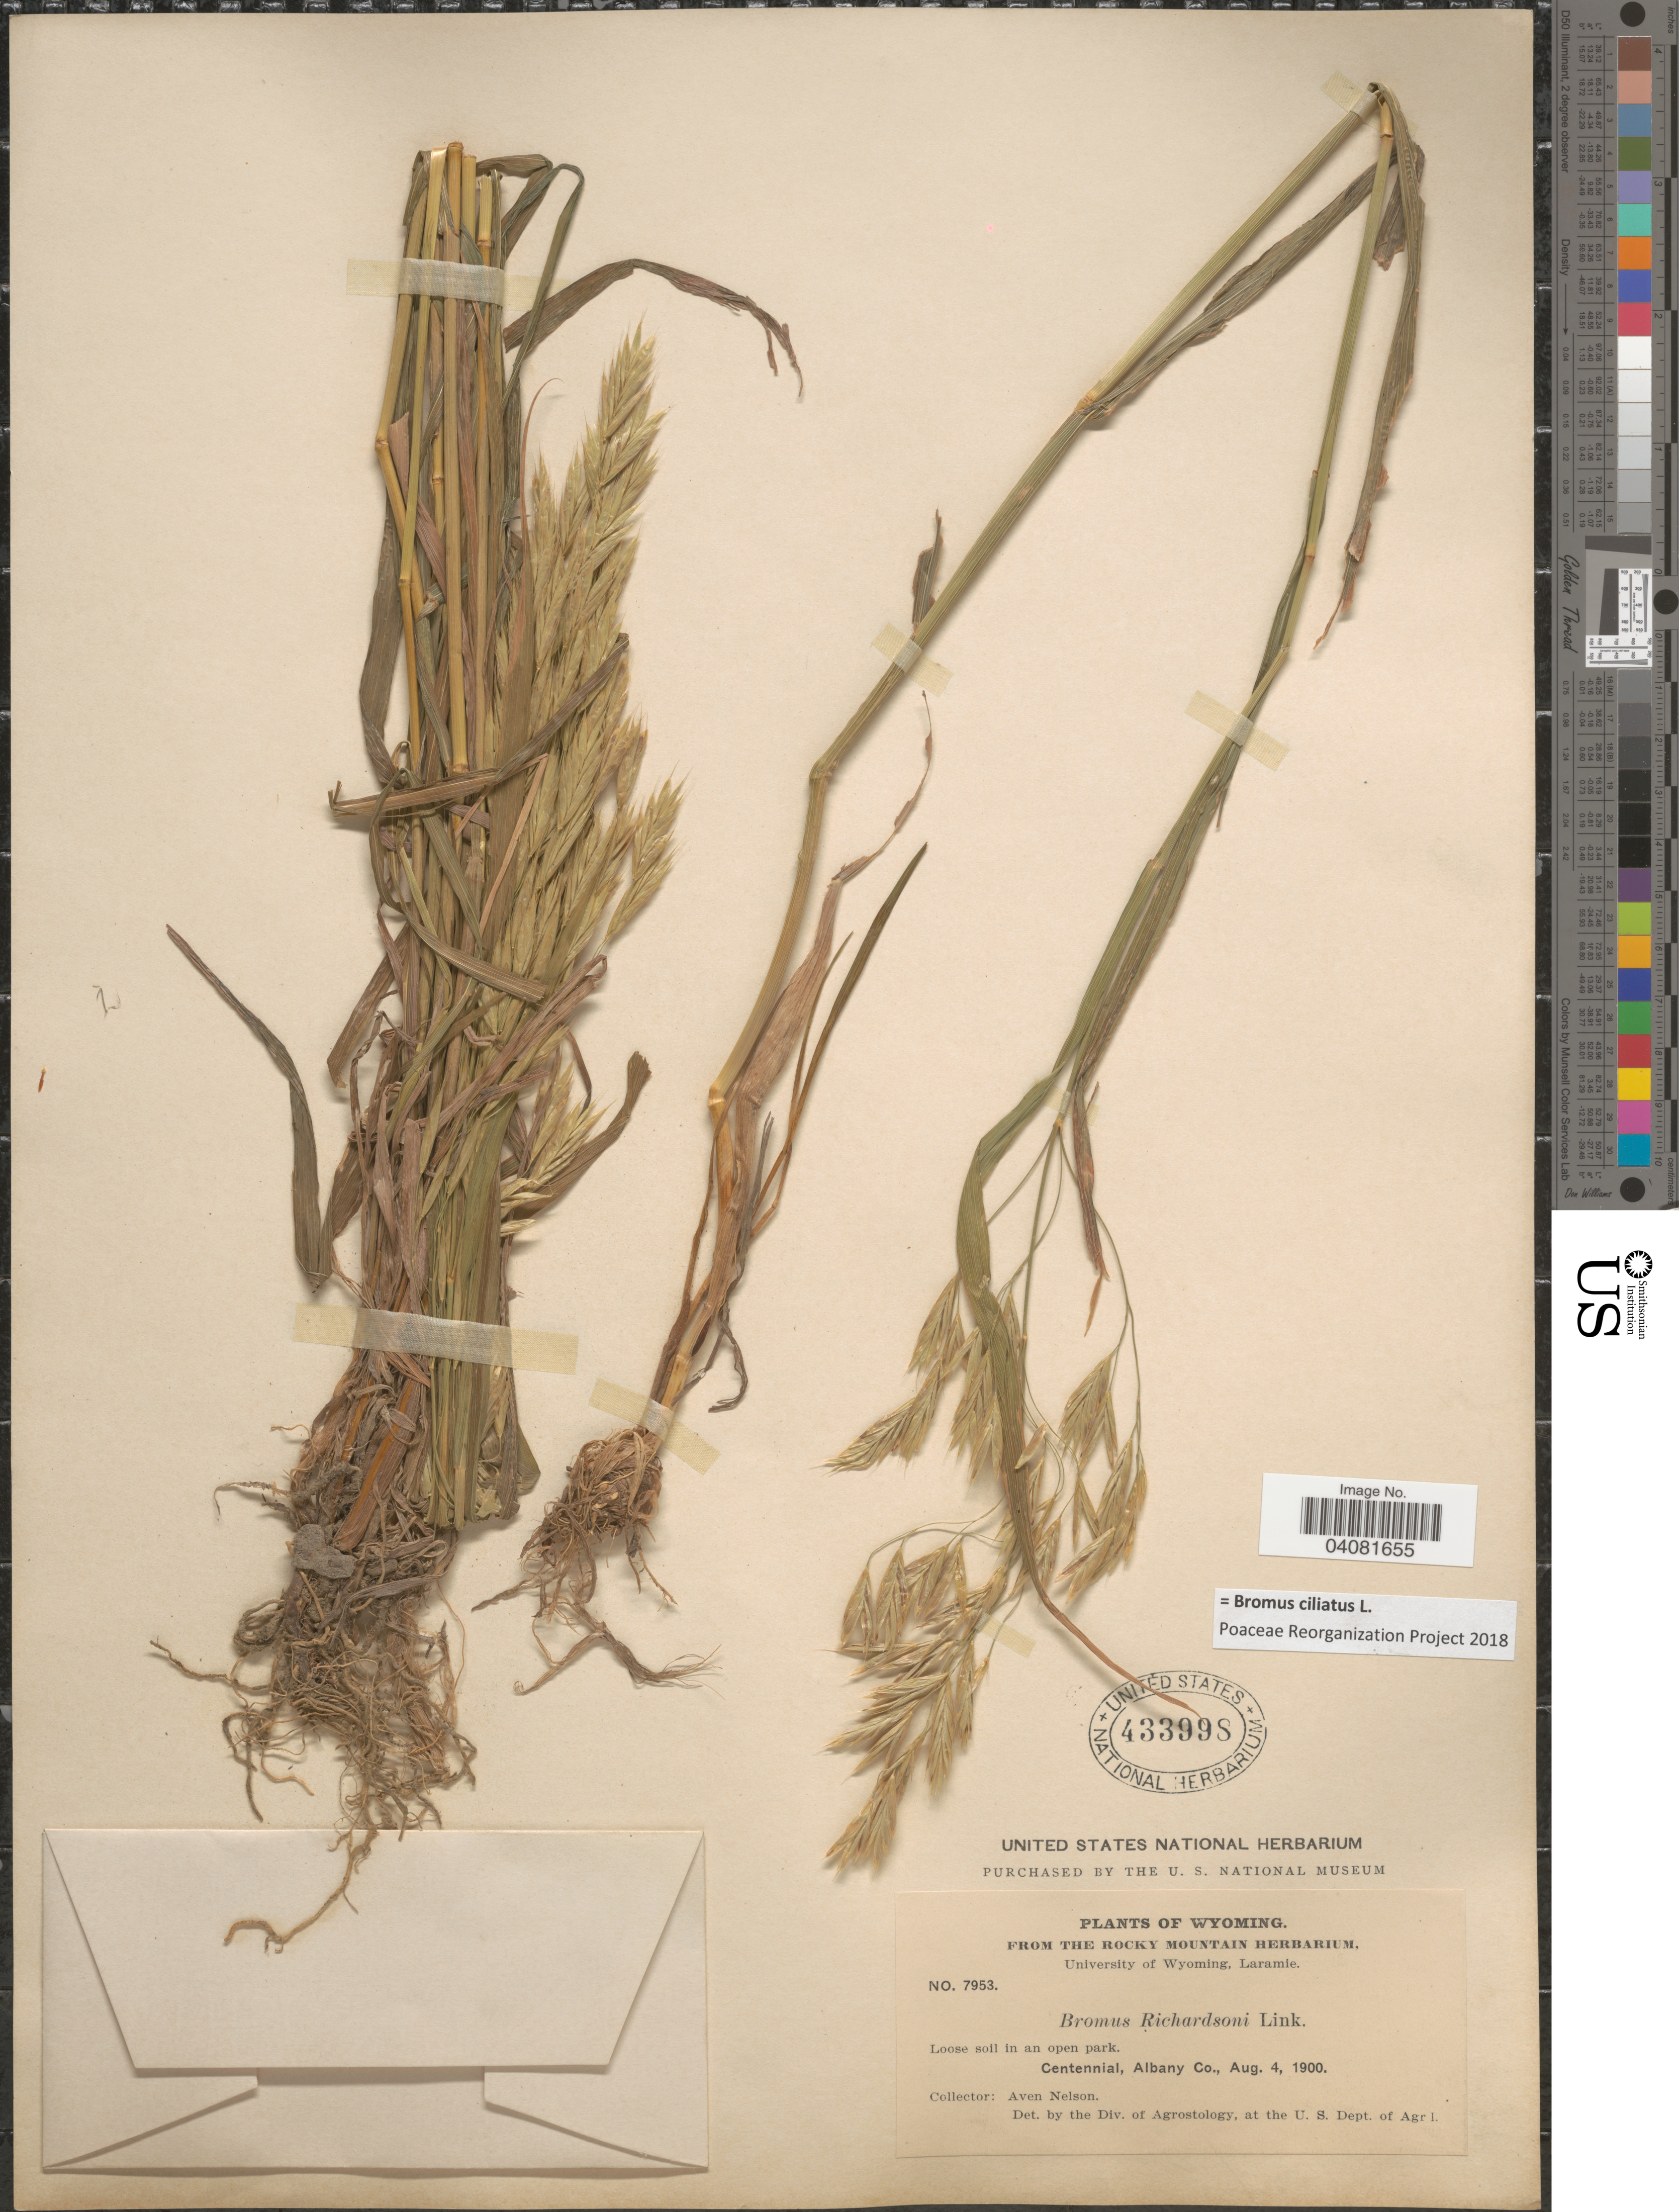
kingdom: Plantae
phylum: Tracheophyta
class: Liliopsida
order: Poales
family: Poaceae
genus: Bromus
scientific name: Bromus ciliatus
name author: L.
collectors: A. Nelson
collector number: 7953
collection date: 1900-08-04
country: United States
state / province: Wyoming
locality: Centennial, Albany Co.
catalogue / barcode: US 433998